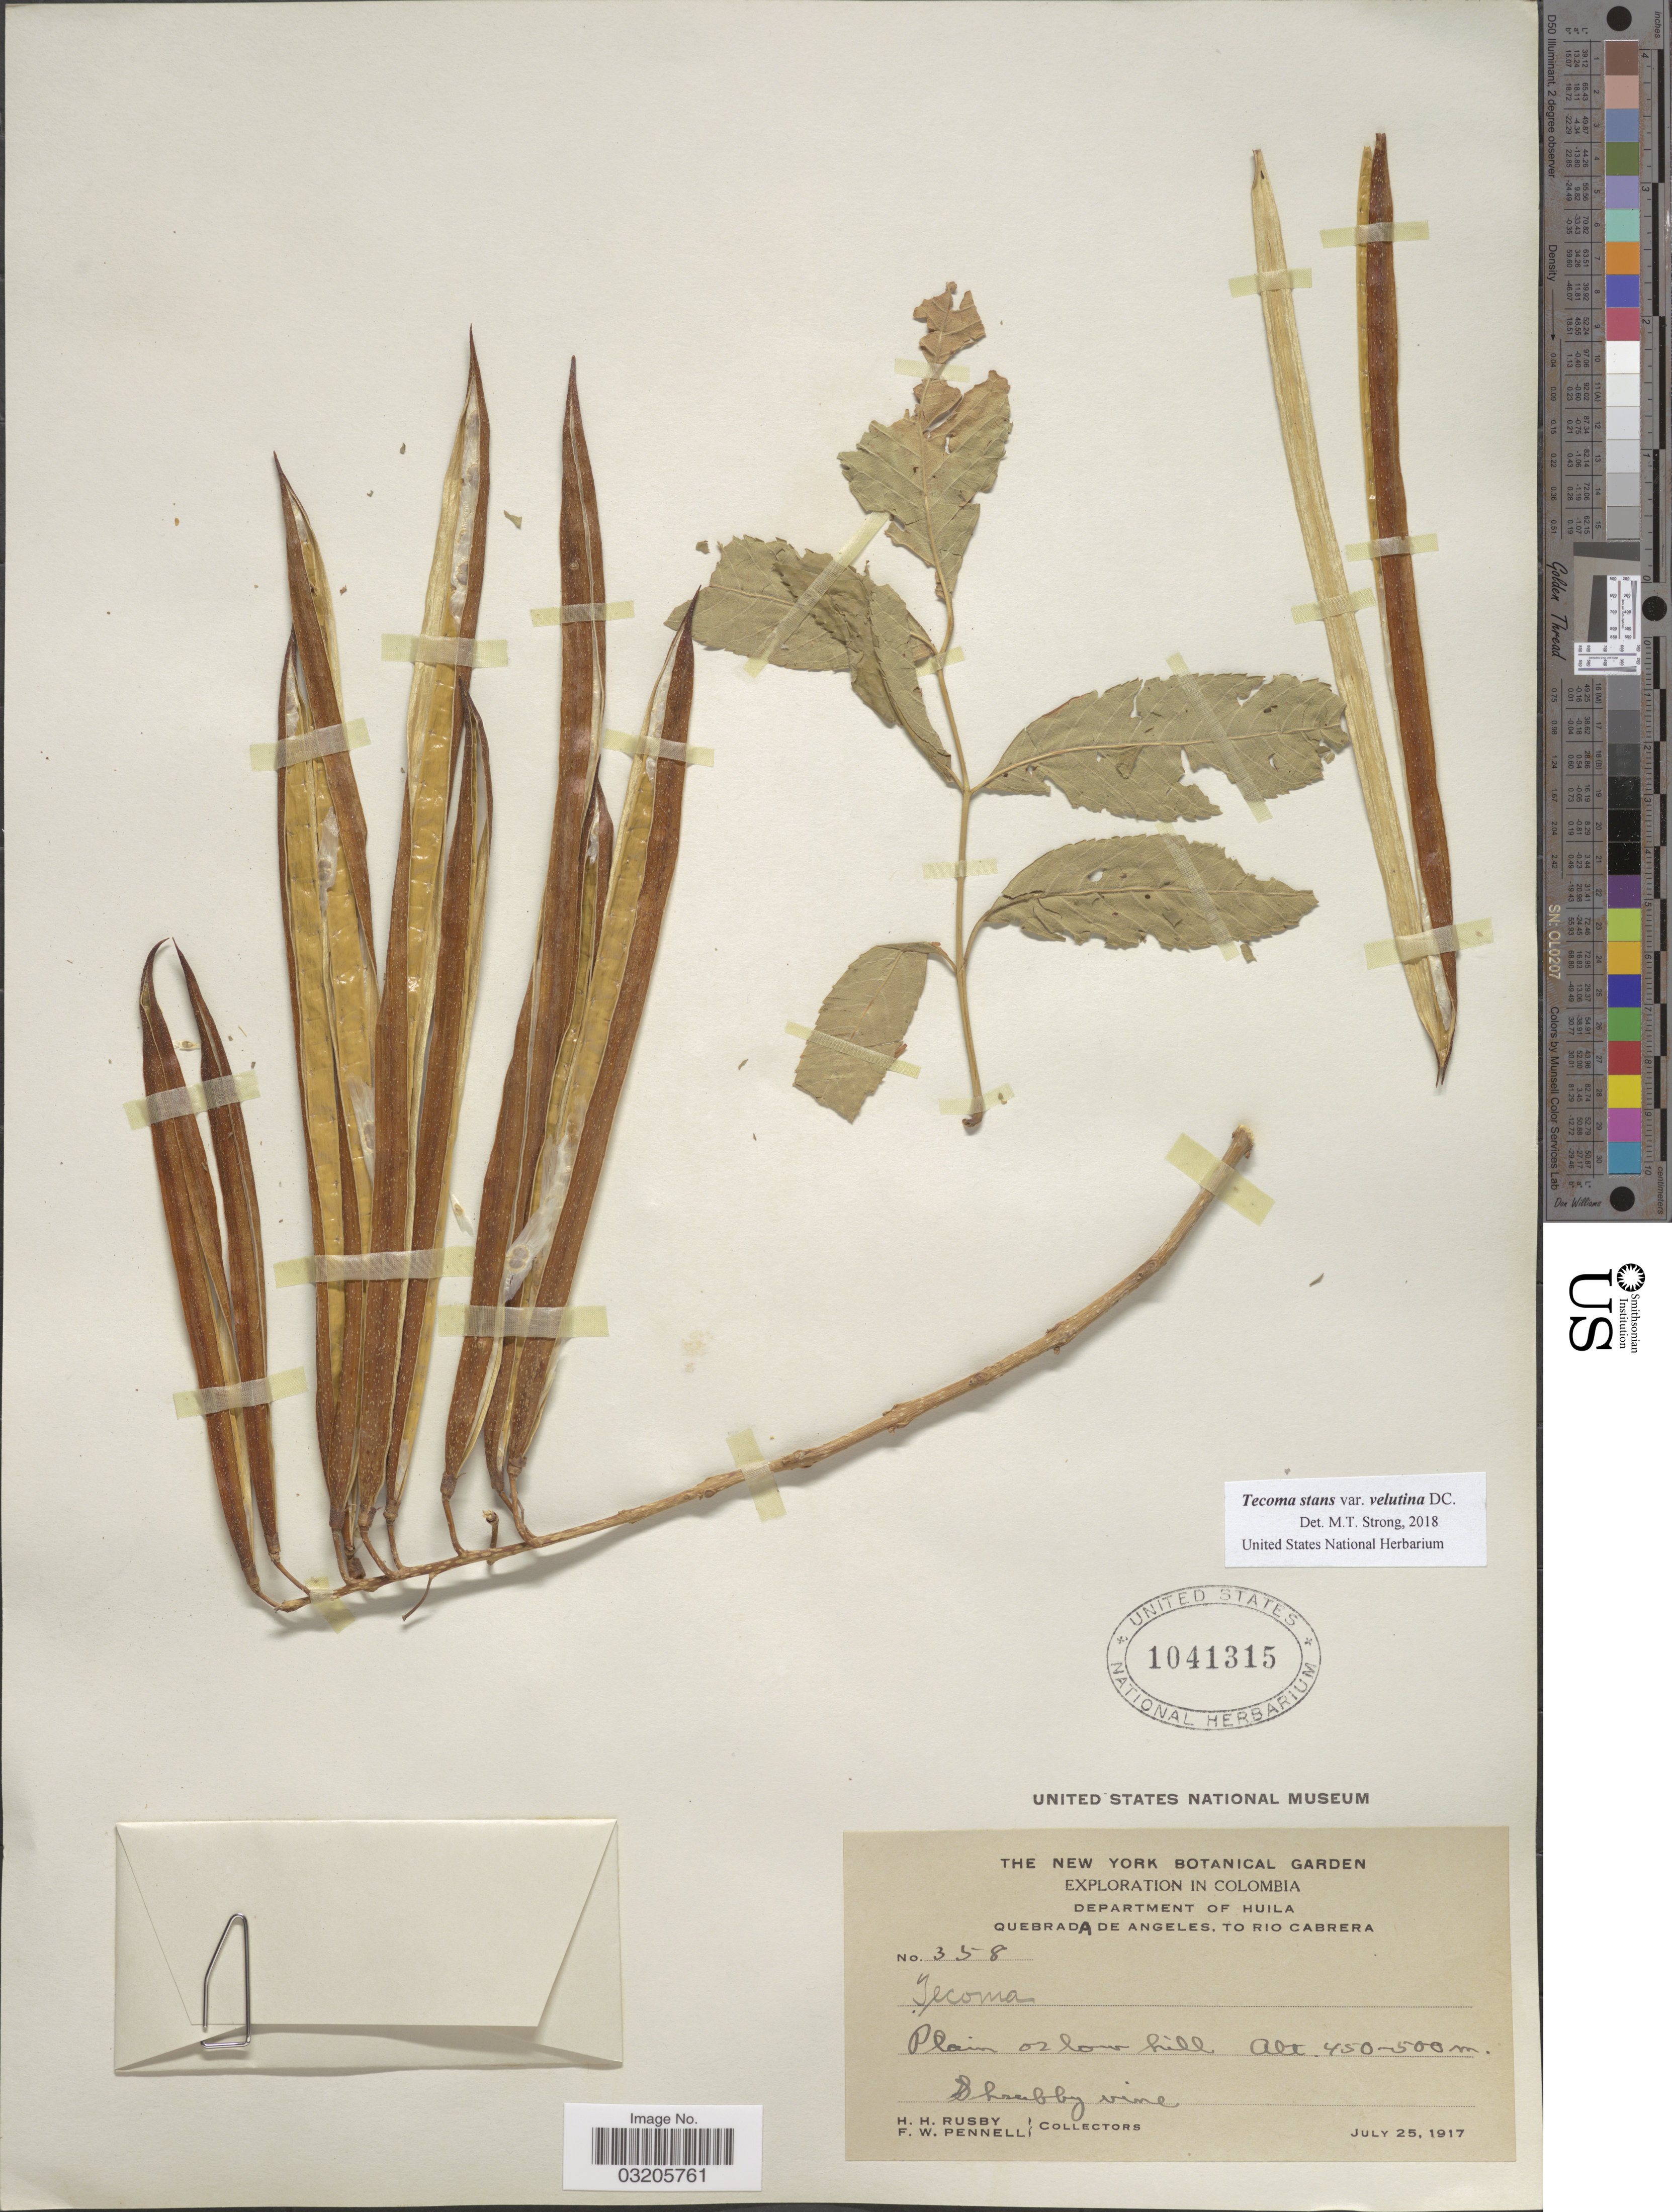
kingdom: Plantae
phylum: Tracheophyta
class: Magnoliopsida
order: Lamiales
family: Bignoniaceae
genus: Tecoma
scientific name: Tecoma stans var. velutina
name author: DC.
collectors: H. H. Rusby & F. W. Pennell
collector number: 358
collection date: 1917-07-25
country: Colombia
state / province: Huila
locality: Department of Huila. Quebrada de Angeles, to Rio Cabrera.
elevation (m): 450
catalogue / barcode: US 1041315